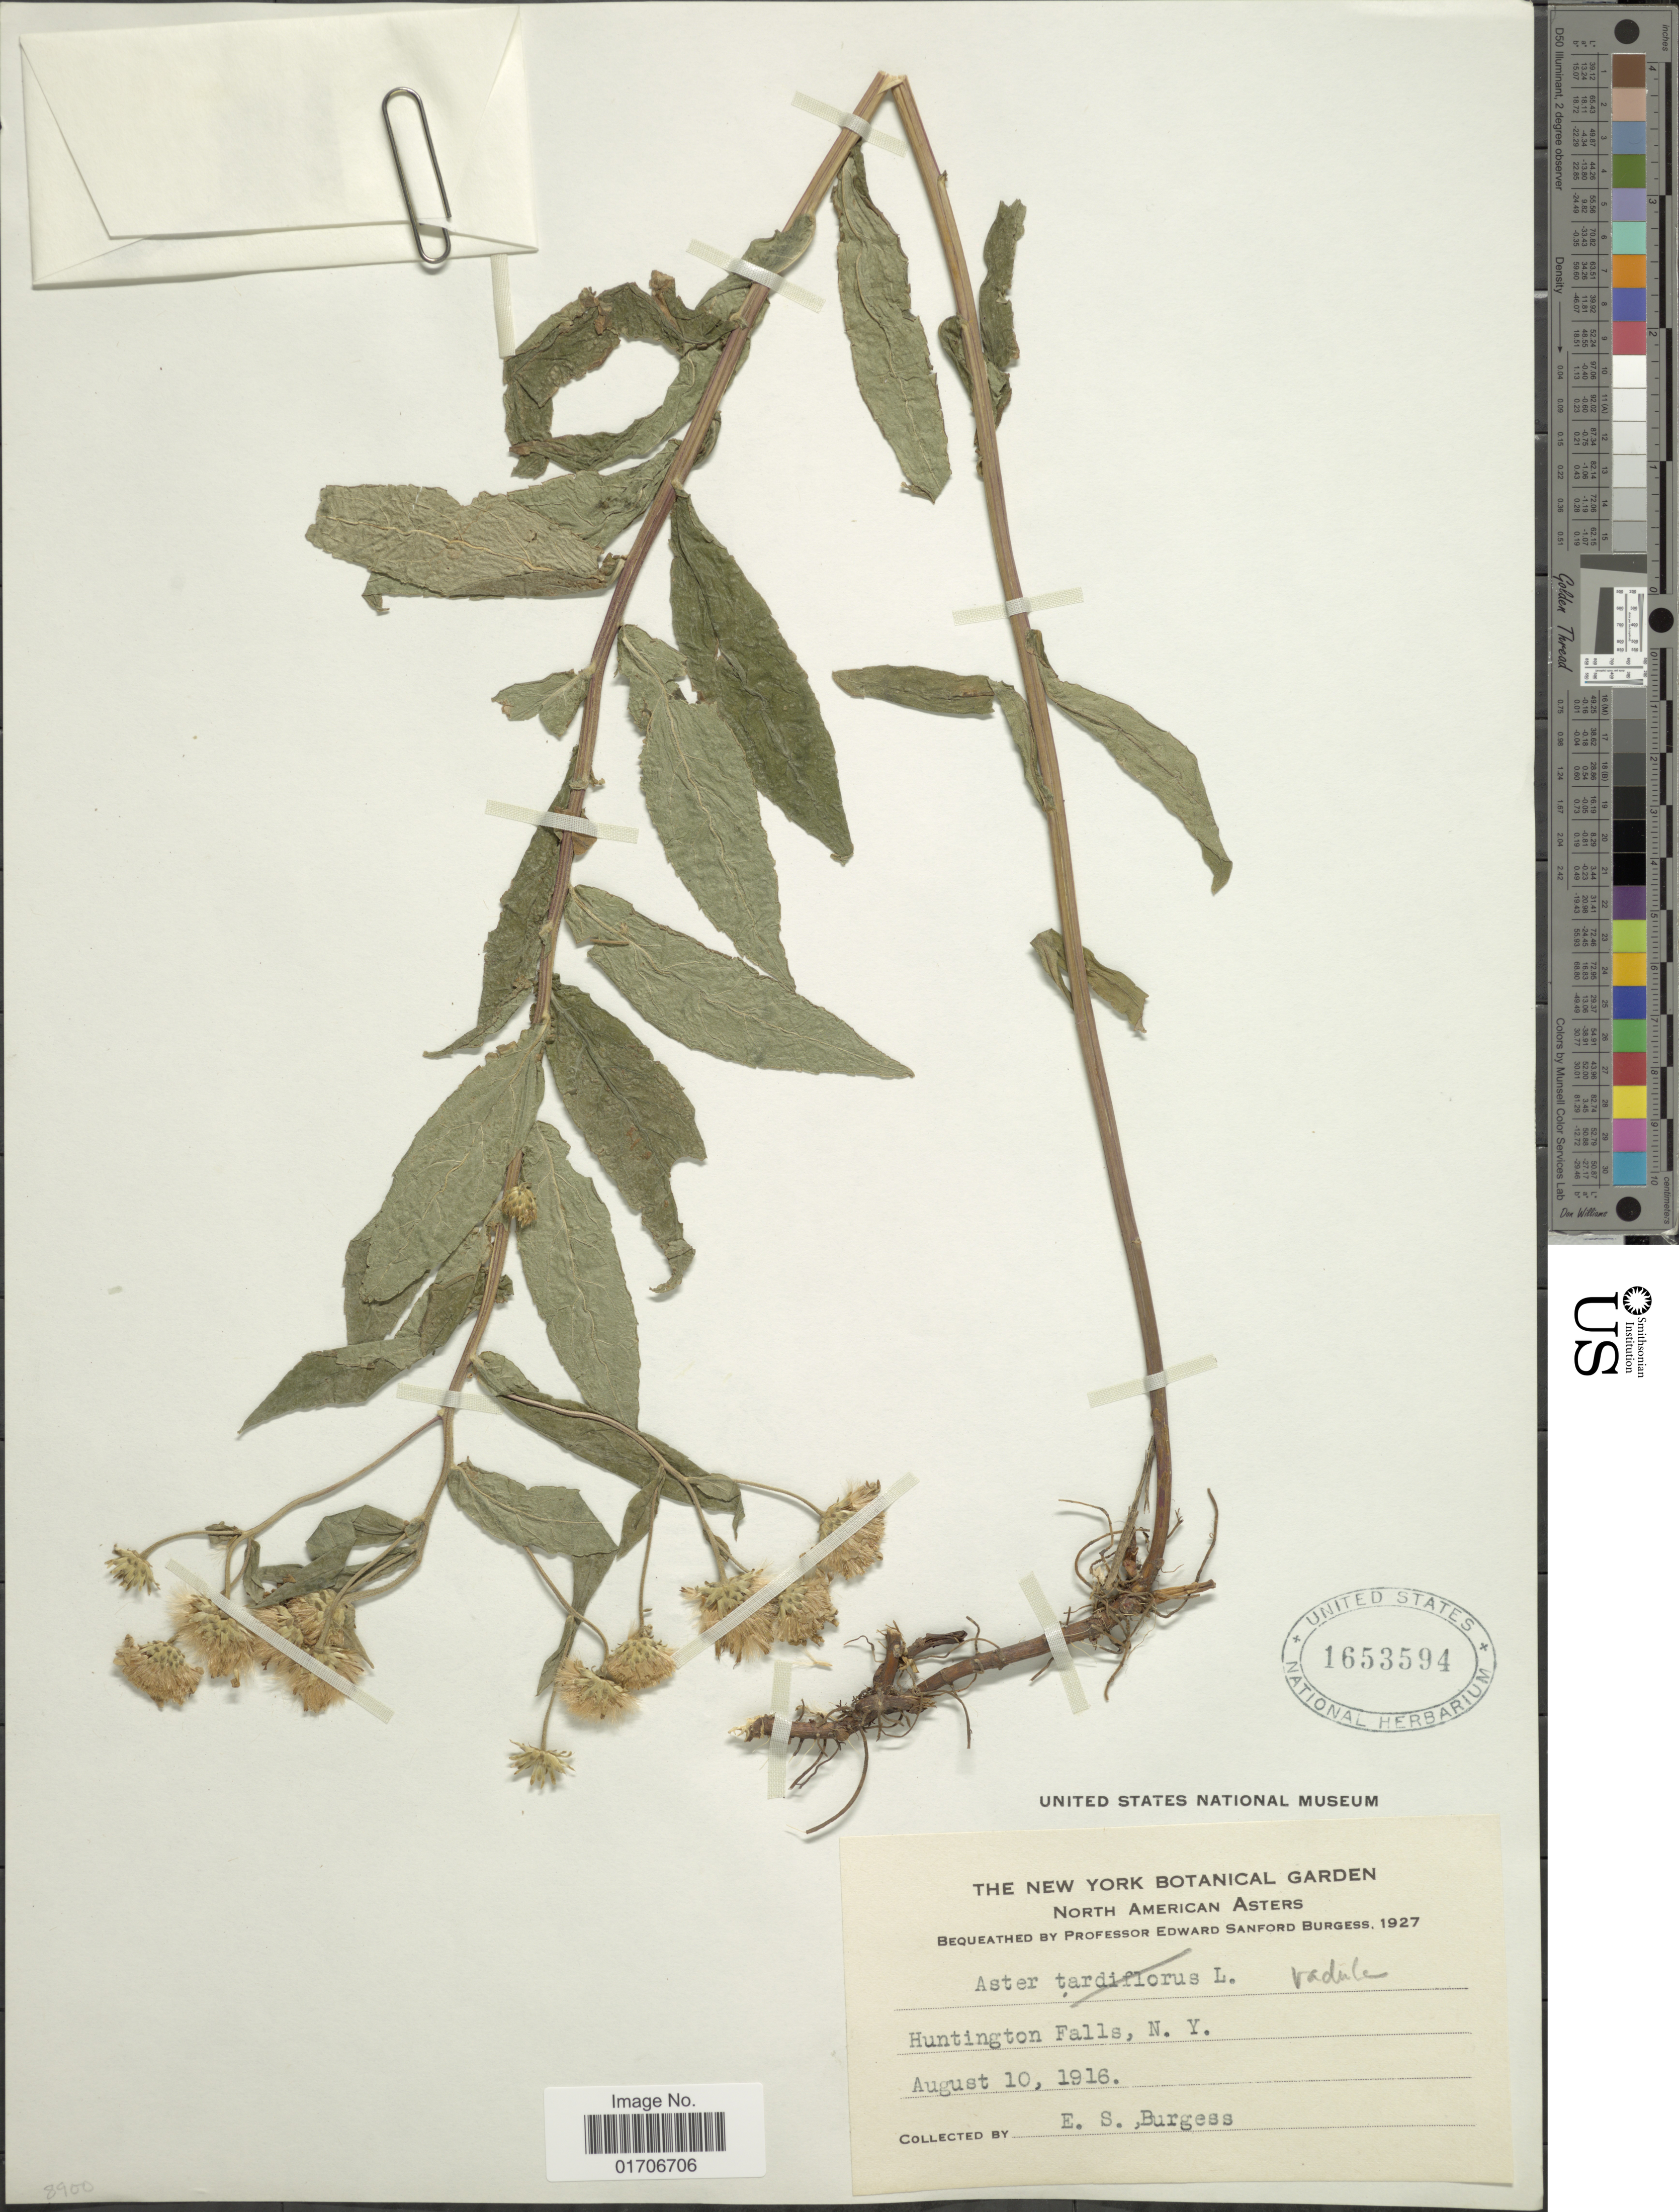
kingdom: Plantae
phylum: Tracheophyta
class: Magnoliopsida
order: Asterales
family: Asteraceae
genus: Eurybia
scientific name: Eurybia radula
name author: (Aiton) G.L. Nesom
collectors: E. Burgess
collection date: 1916-08-10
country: United States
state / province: New York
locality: Huntington Falls, N.Y.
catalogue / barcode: US 1653594